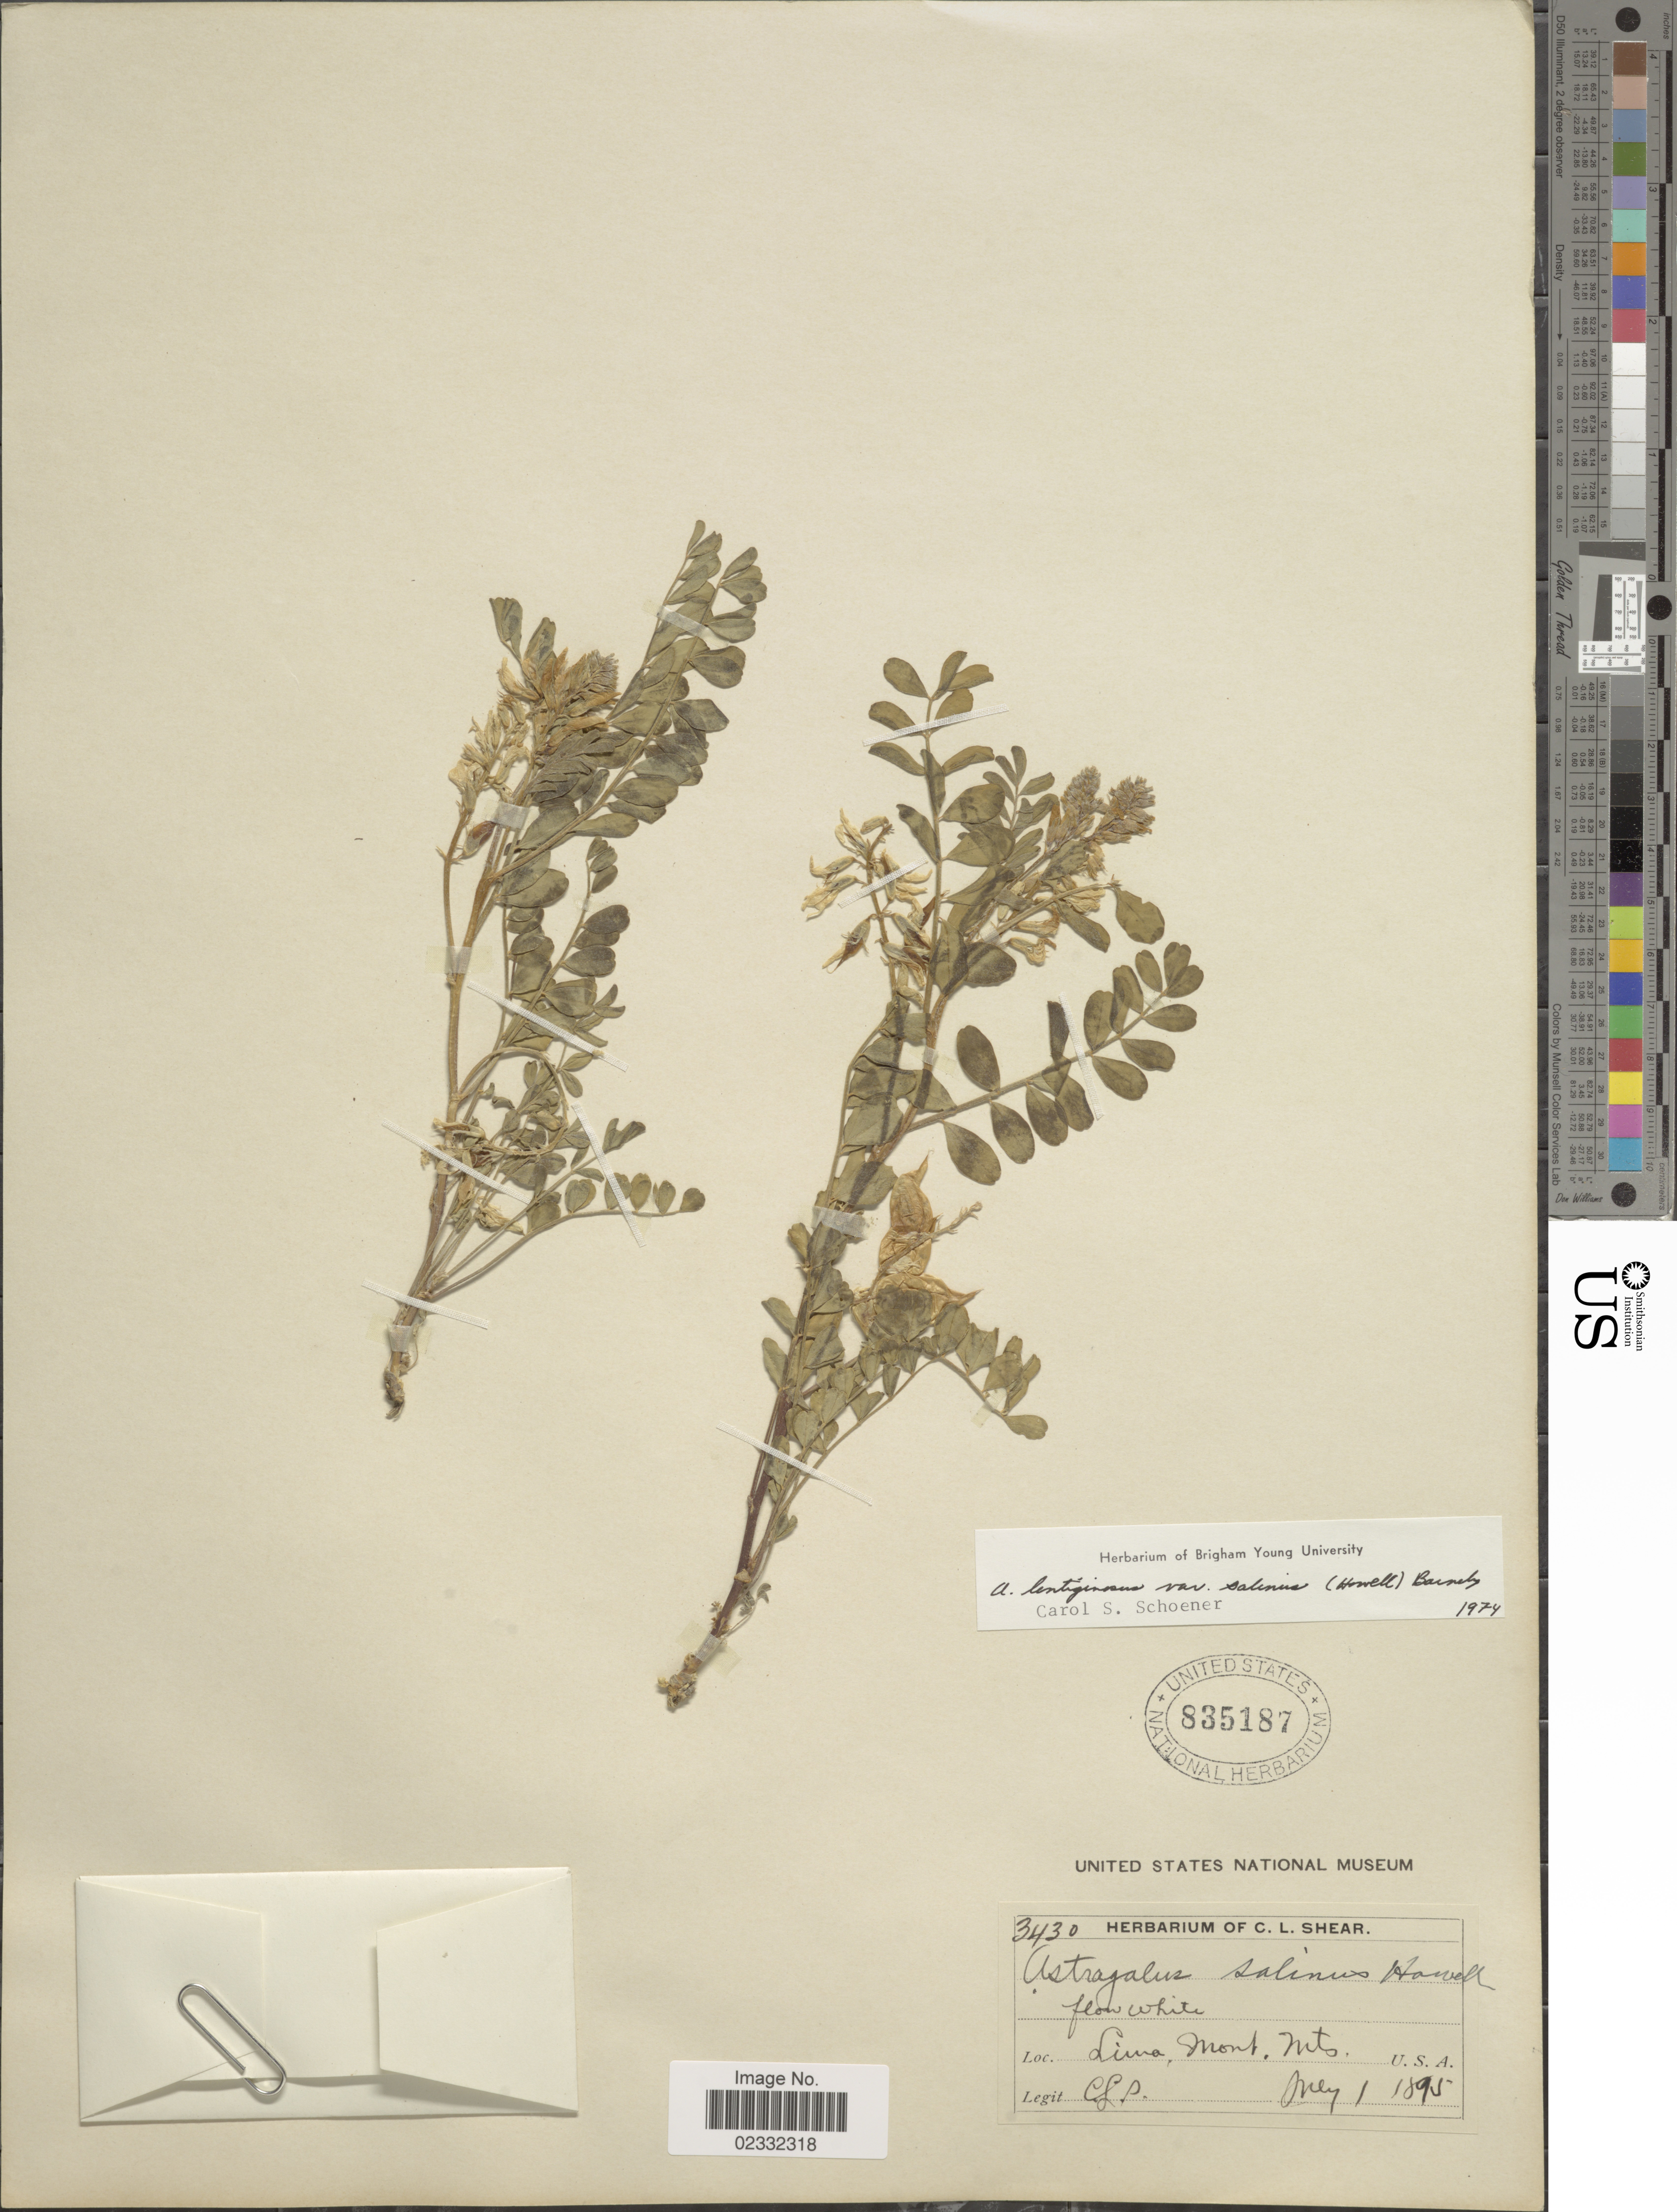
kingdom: Plantae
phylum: Tracheophyta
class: Magnoliopsida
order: Fabales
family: Fabaceae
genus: Astragalus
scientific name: Astragalus lentiginosus var. salinus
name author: (Howell) Barneby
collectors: C. L. Shear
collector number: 3430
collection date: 1895-05-01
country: United States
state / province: Montana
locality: Lima Mont. Mts. U.S.A.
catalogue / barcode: US 835187